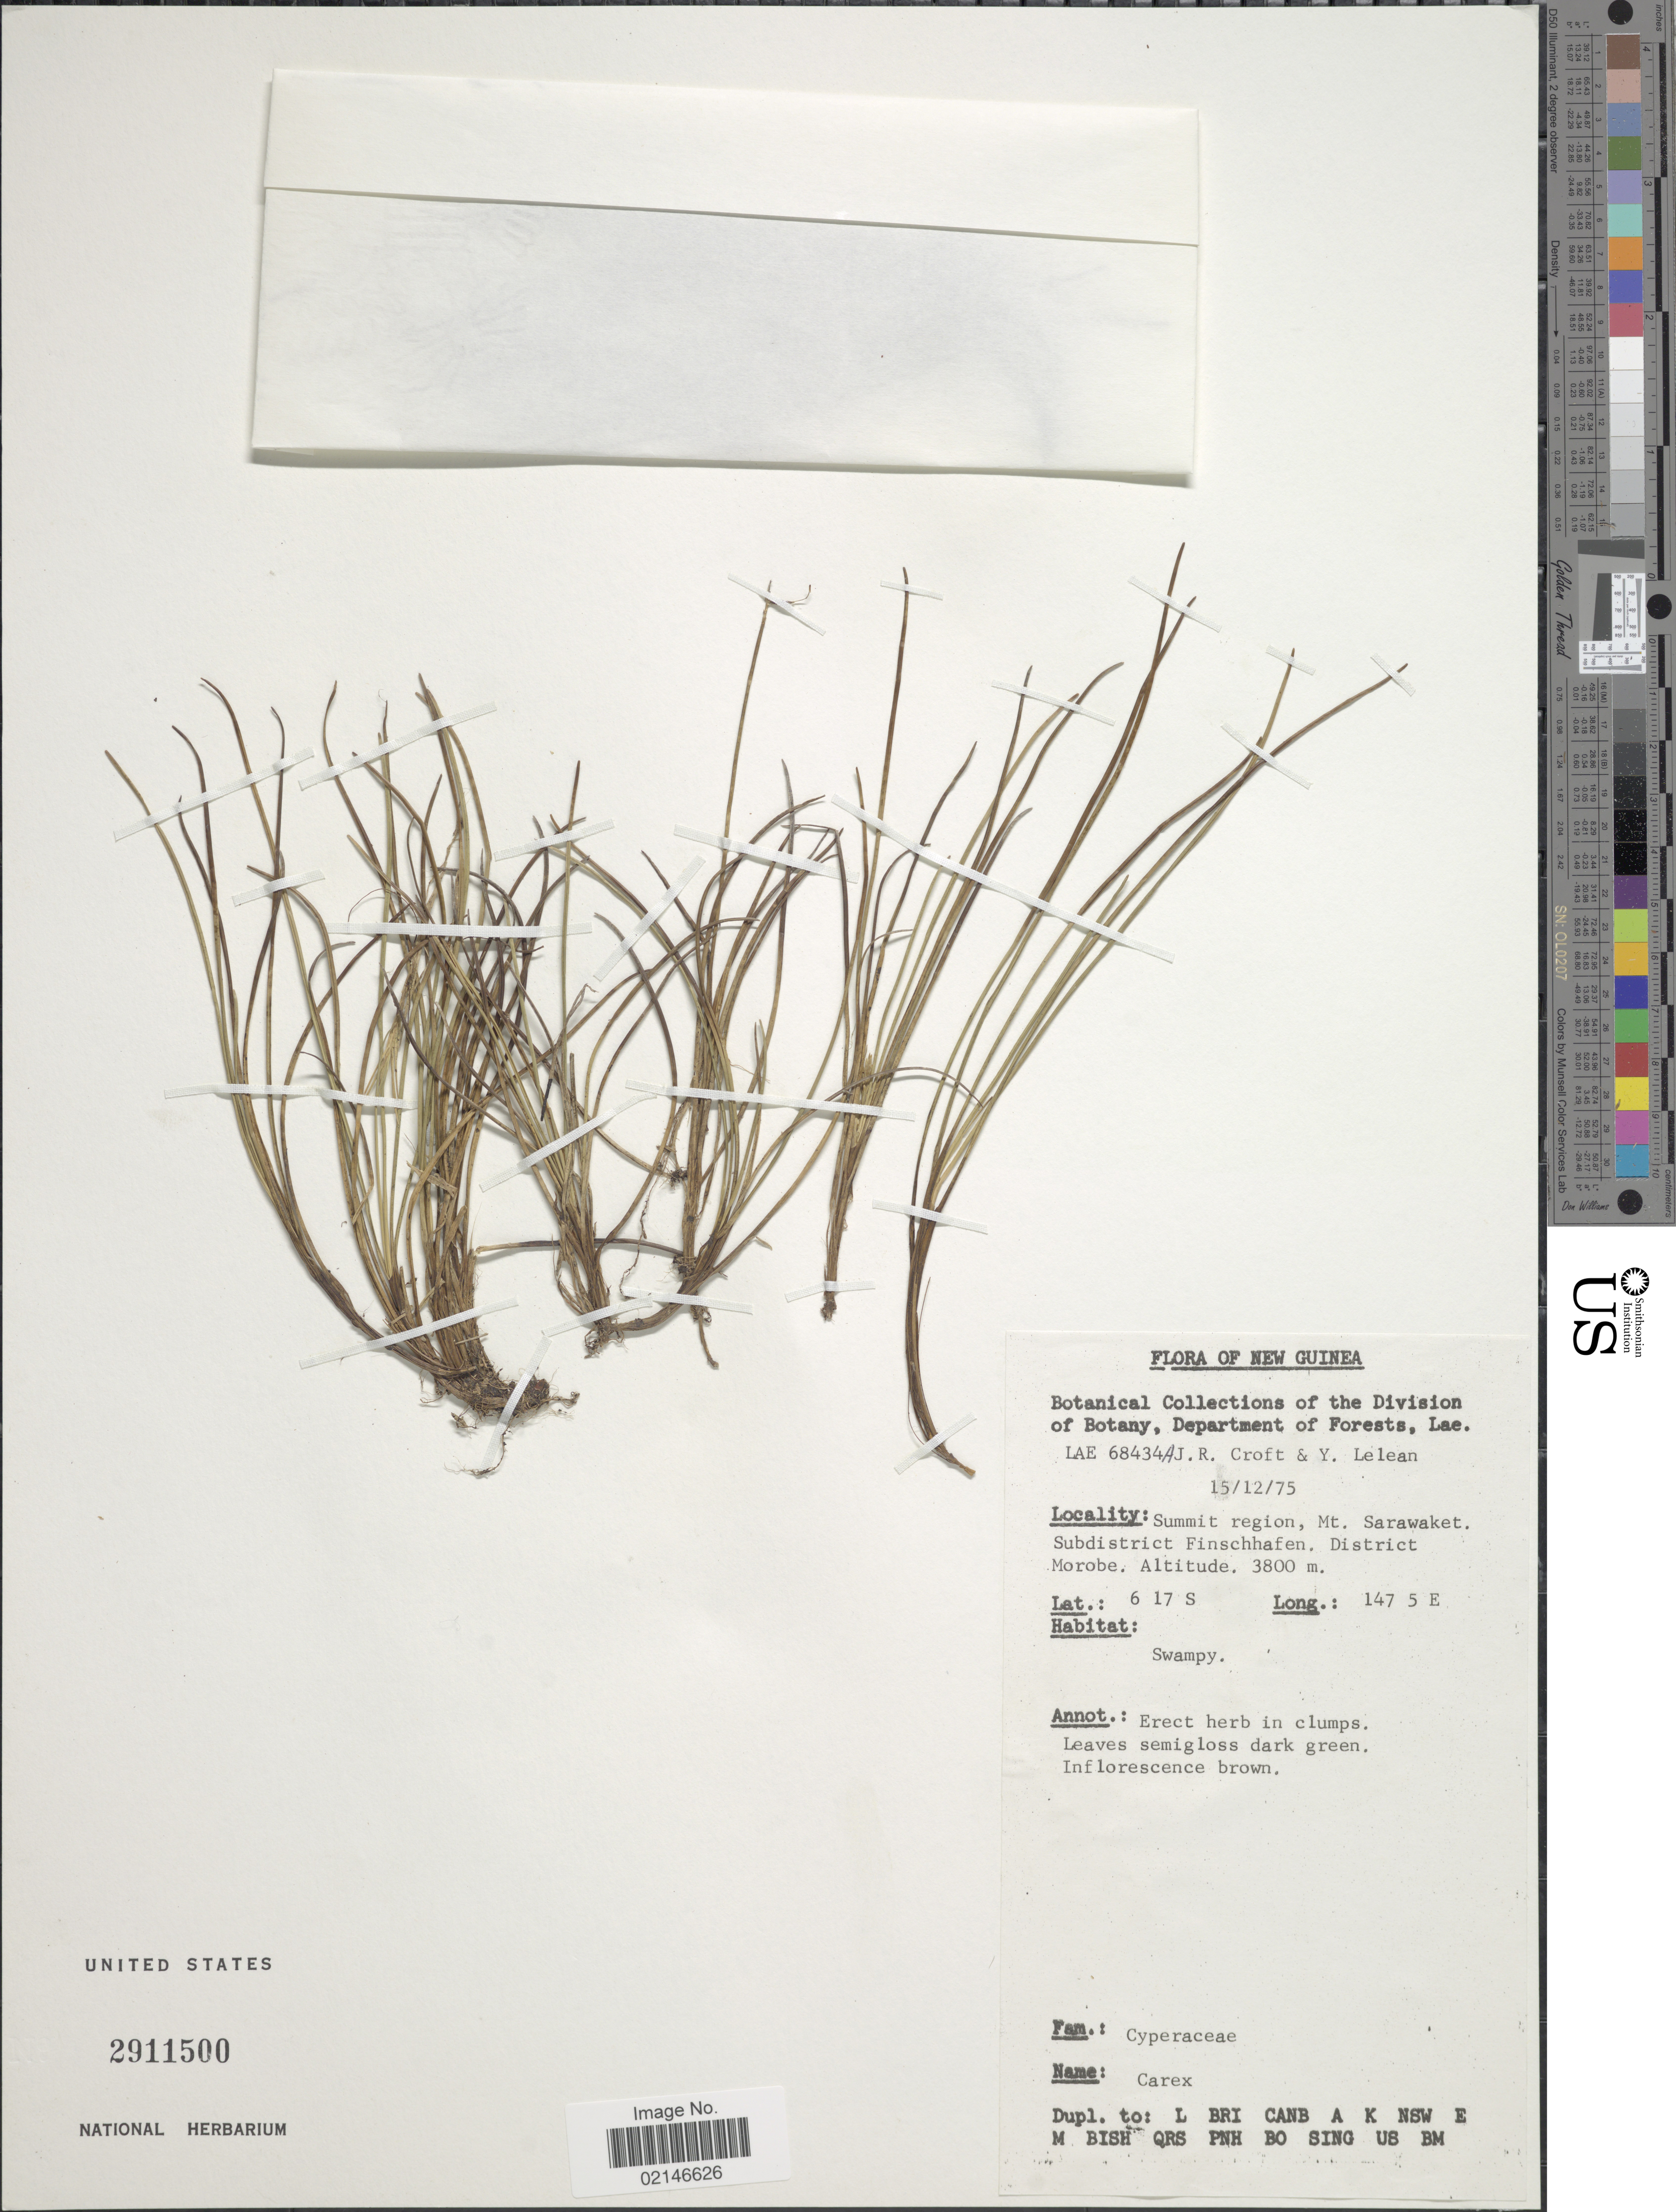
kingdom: Plantae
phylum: Tracheophyta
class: Liliopsida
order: Poales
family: Cyperaceae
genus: Carex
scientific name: Carex sp.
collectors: J. R. Croft & Y. Lelean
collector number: LAE68434A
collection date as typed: Transcribed d/m/y: 15/12/75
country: Papua New Guinea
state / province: Morobe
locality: New Guinea, Summit region, Mt. Sarawaket. Subdistrict Finschhafen, District Morobe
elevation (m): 3800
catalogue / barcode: US 2911500